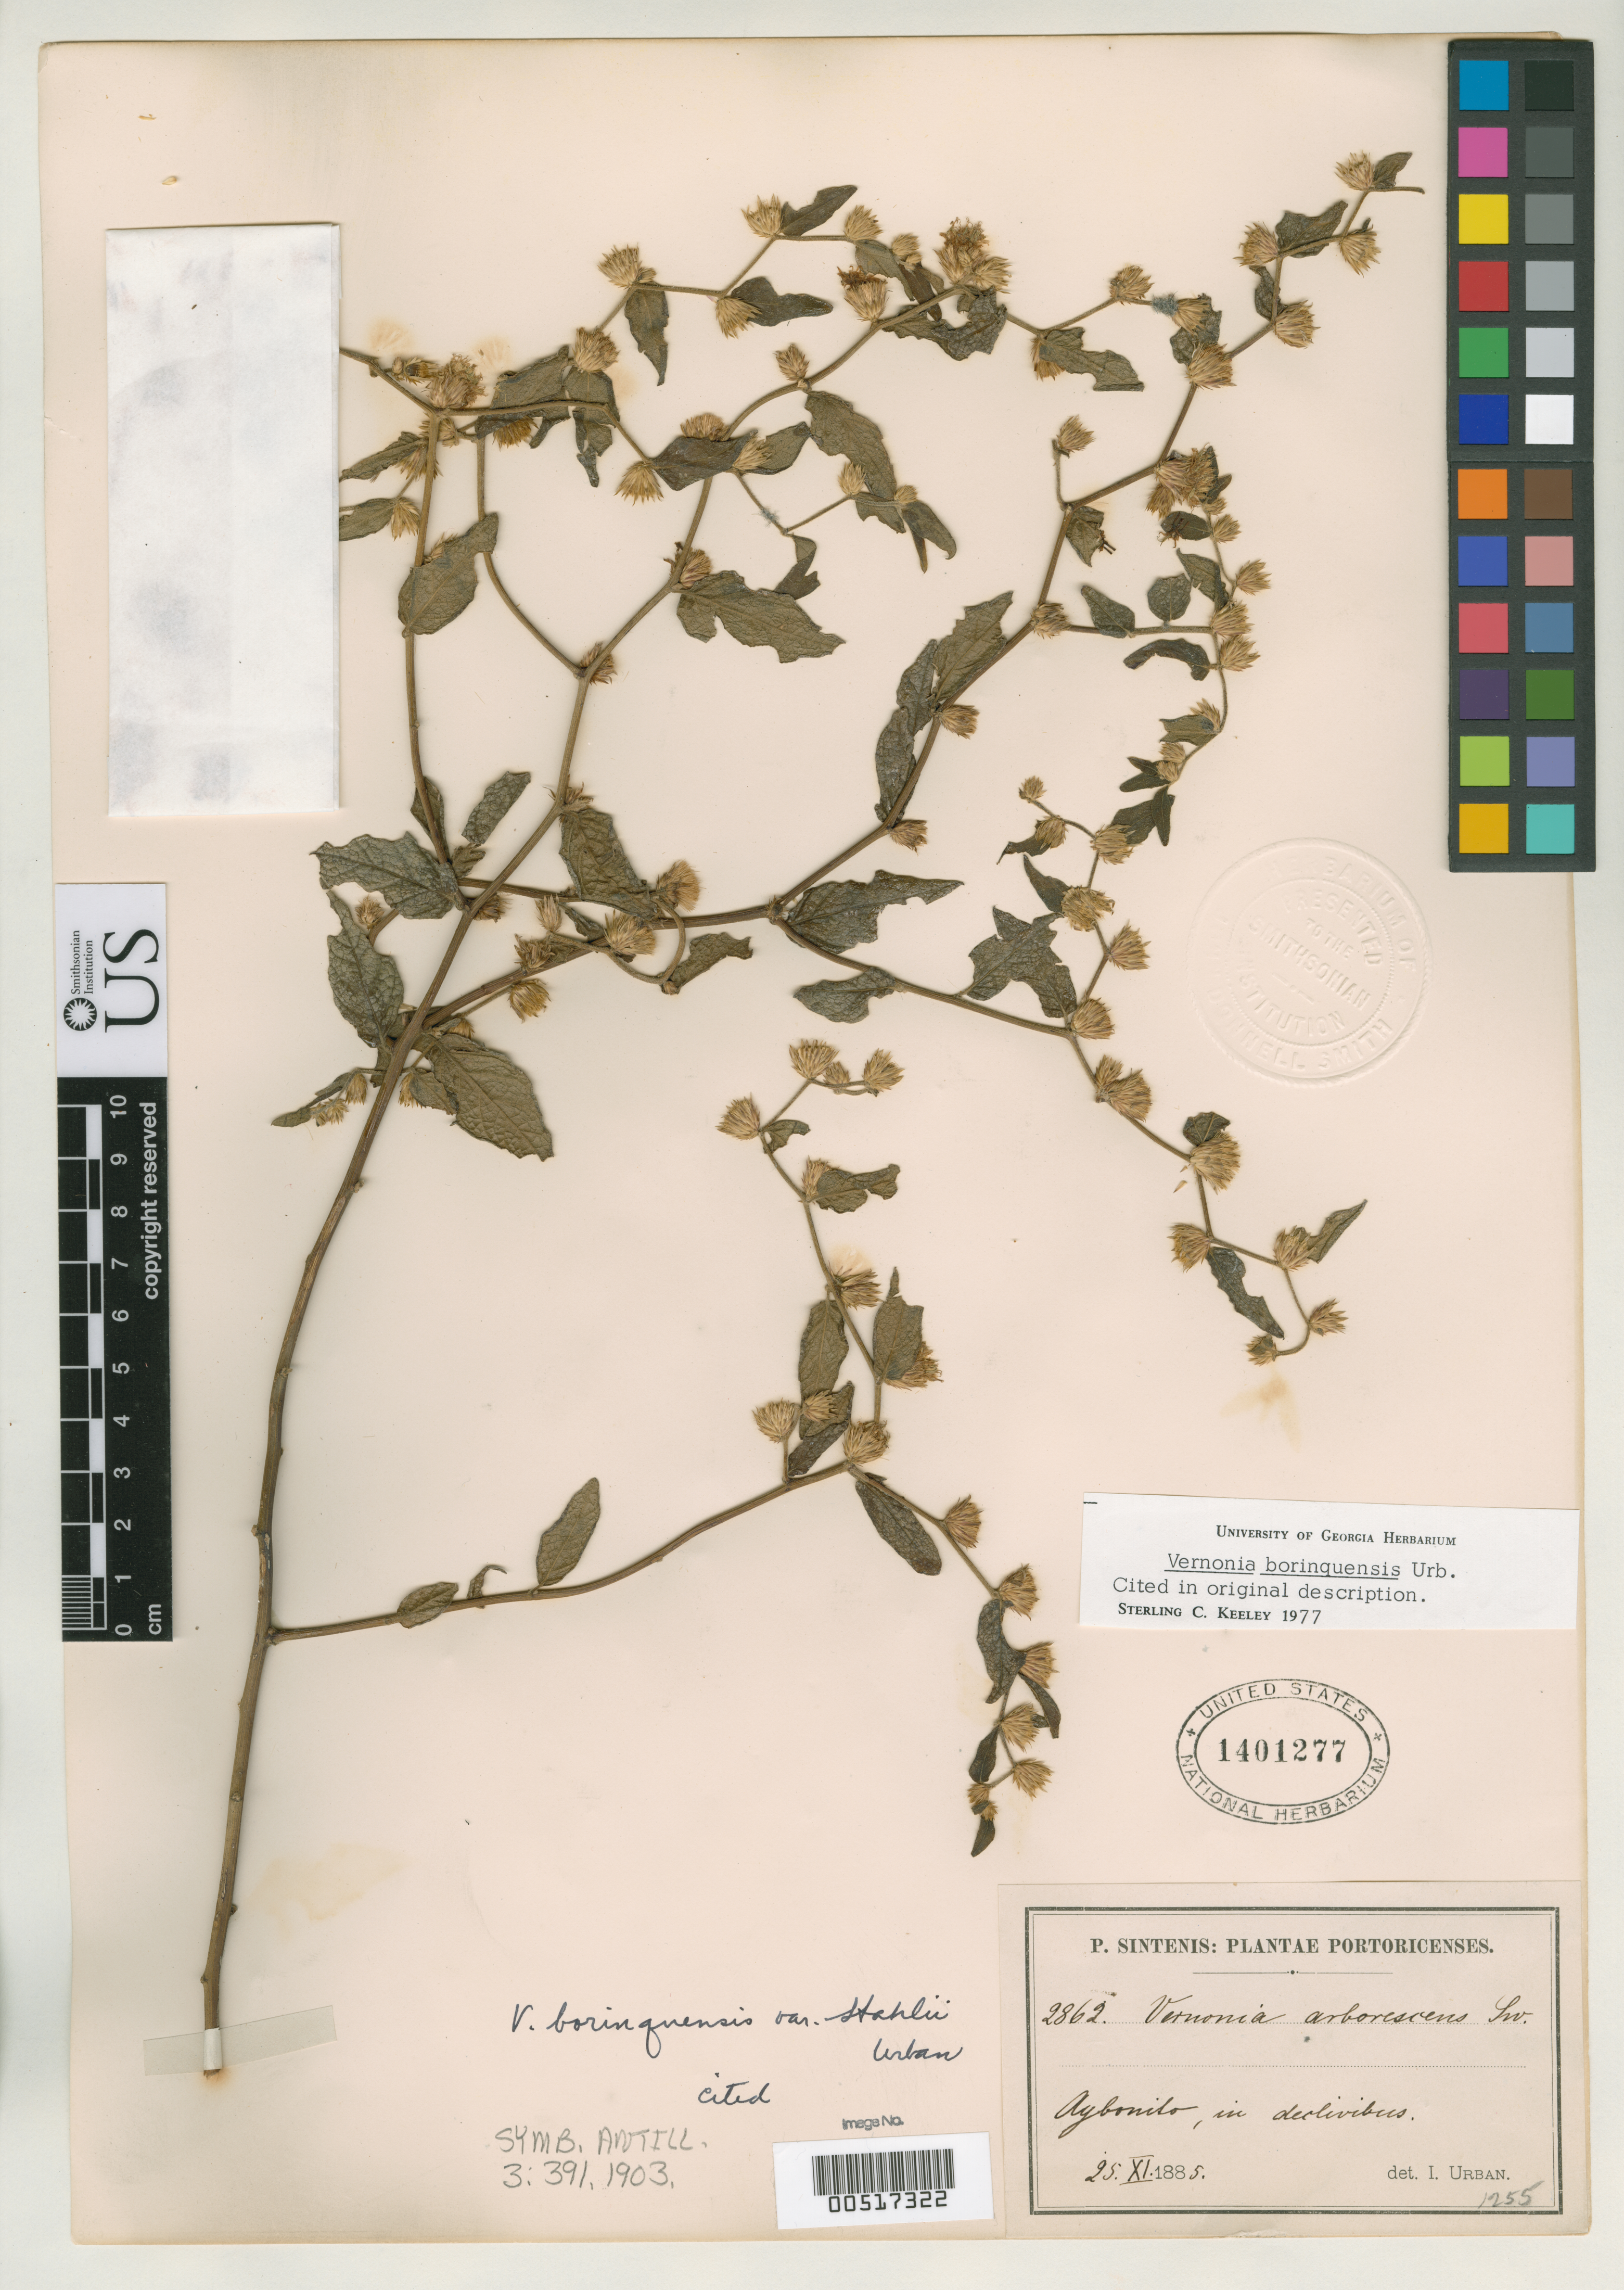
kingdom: Plantae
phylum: Tracheophyta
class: Magnoliopsida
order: Asterales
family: Asteraceae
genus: Vernonia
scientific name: Vernonia borinquensis var. stahlii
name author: Urb.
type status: Isosyntype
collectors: P. Sintenis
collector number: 2862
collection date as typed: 25 Nov 1885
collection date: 1885-11-25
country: Puerto Rico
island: Greater Antilles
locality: Aybonito, declivibus. [Aybonito, slope.]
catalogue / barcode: US 1401277